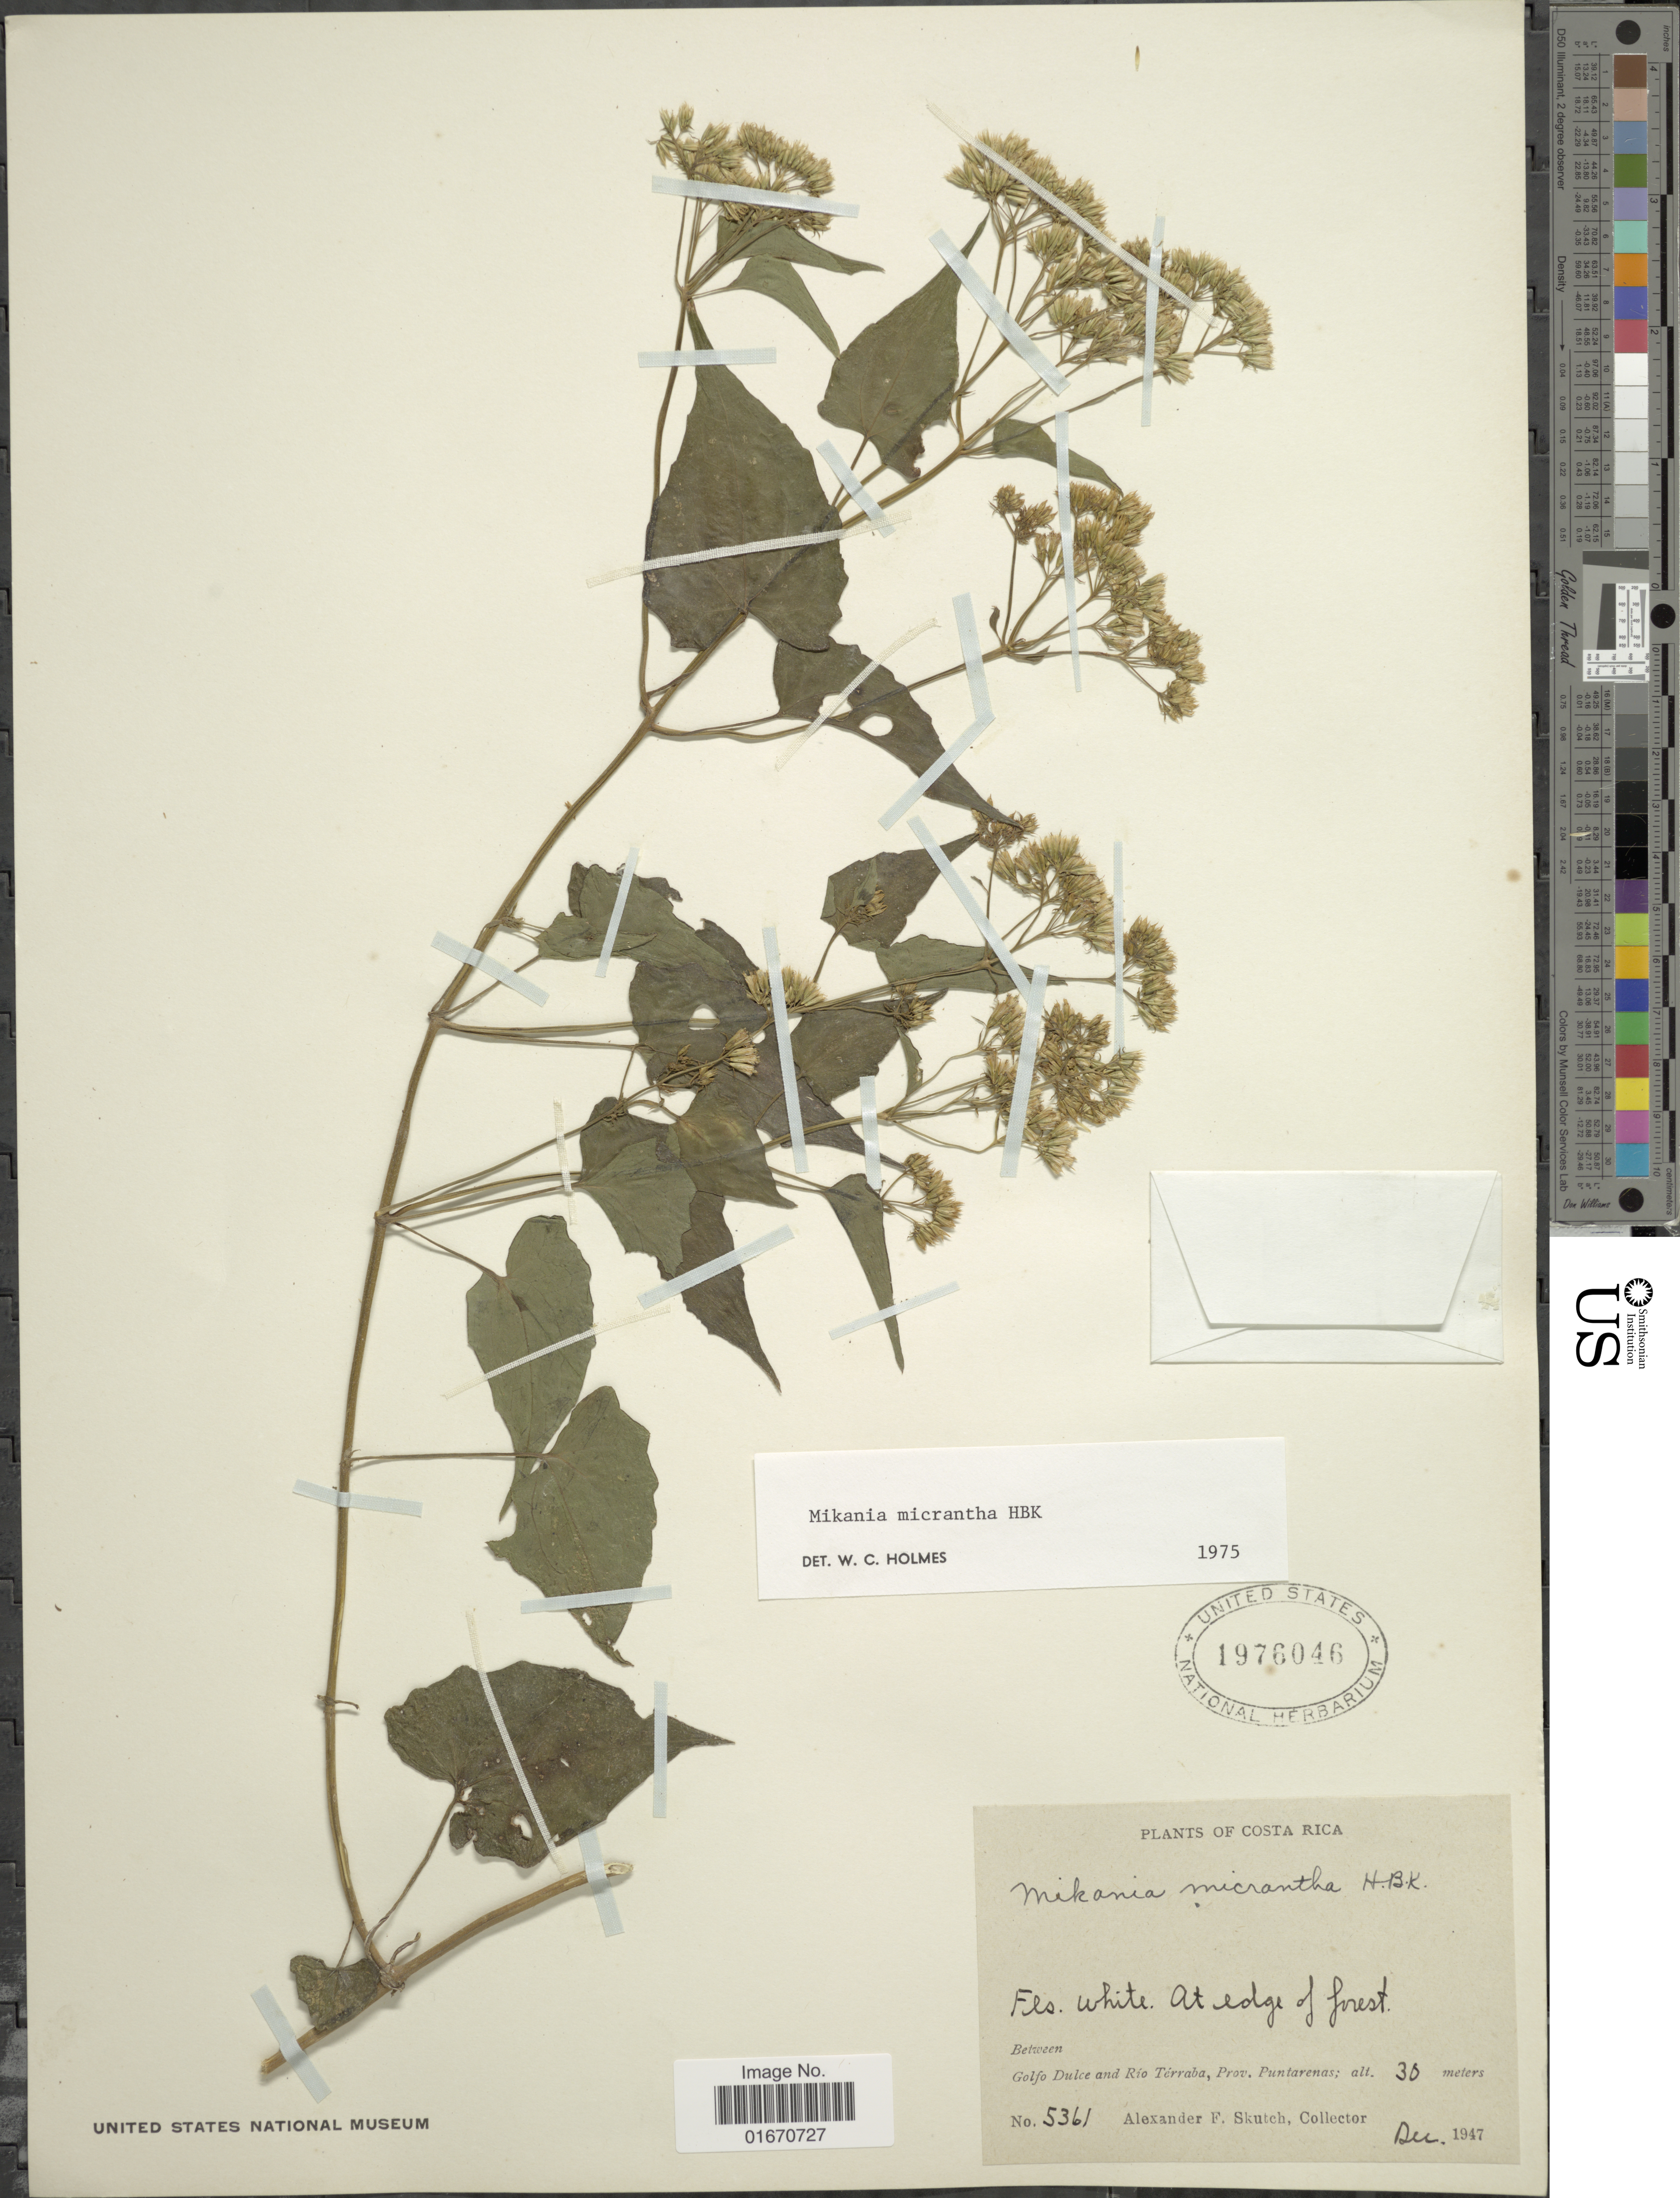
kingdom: Plantae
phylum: Tracheophyta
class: Magnoliopsida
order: Asterales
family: Asteraceae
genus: Mikania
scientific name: Mikania micrantha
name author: Kunth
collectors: A. F. Skutch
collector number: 5361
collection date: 1947-12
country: Costa Rica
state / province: Puntarenas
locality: Golfo Dulce and Rio Terraba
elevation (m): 30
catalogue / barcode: US 1976046